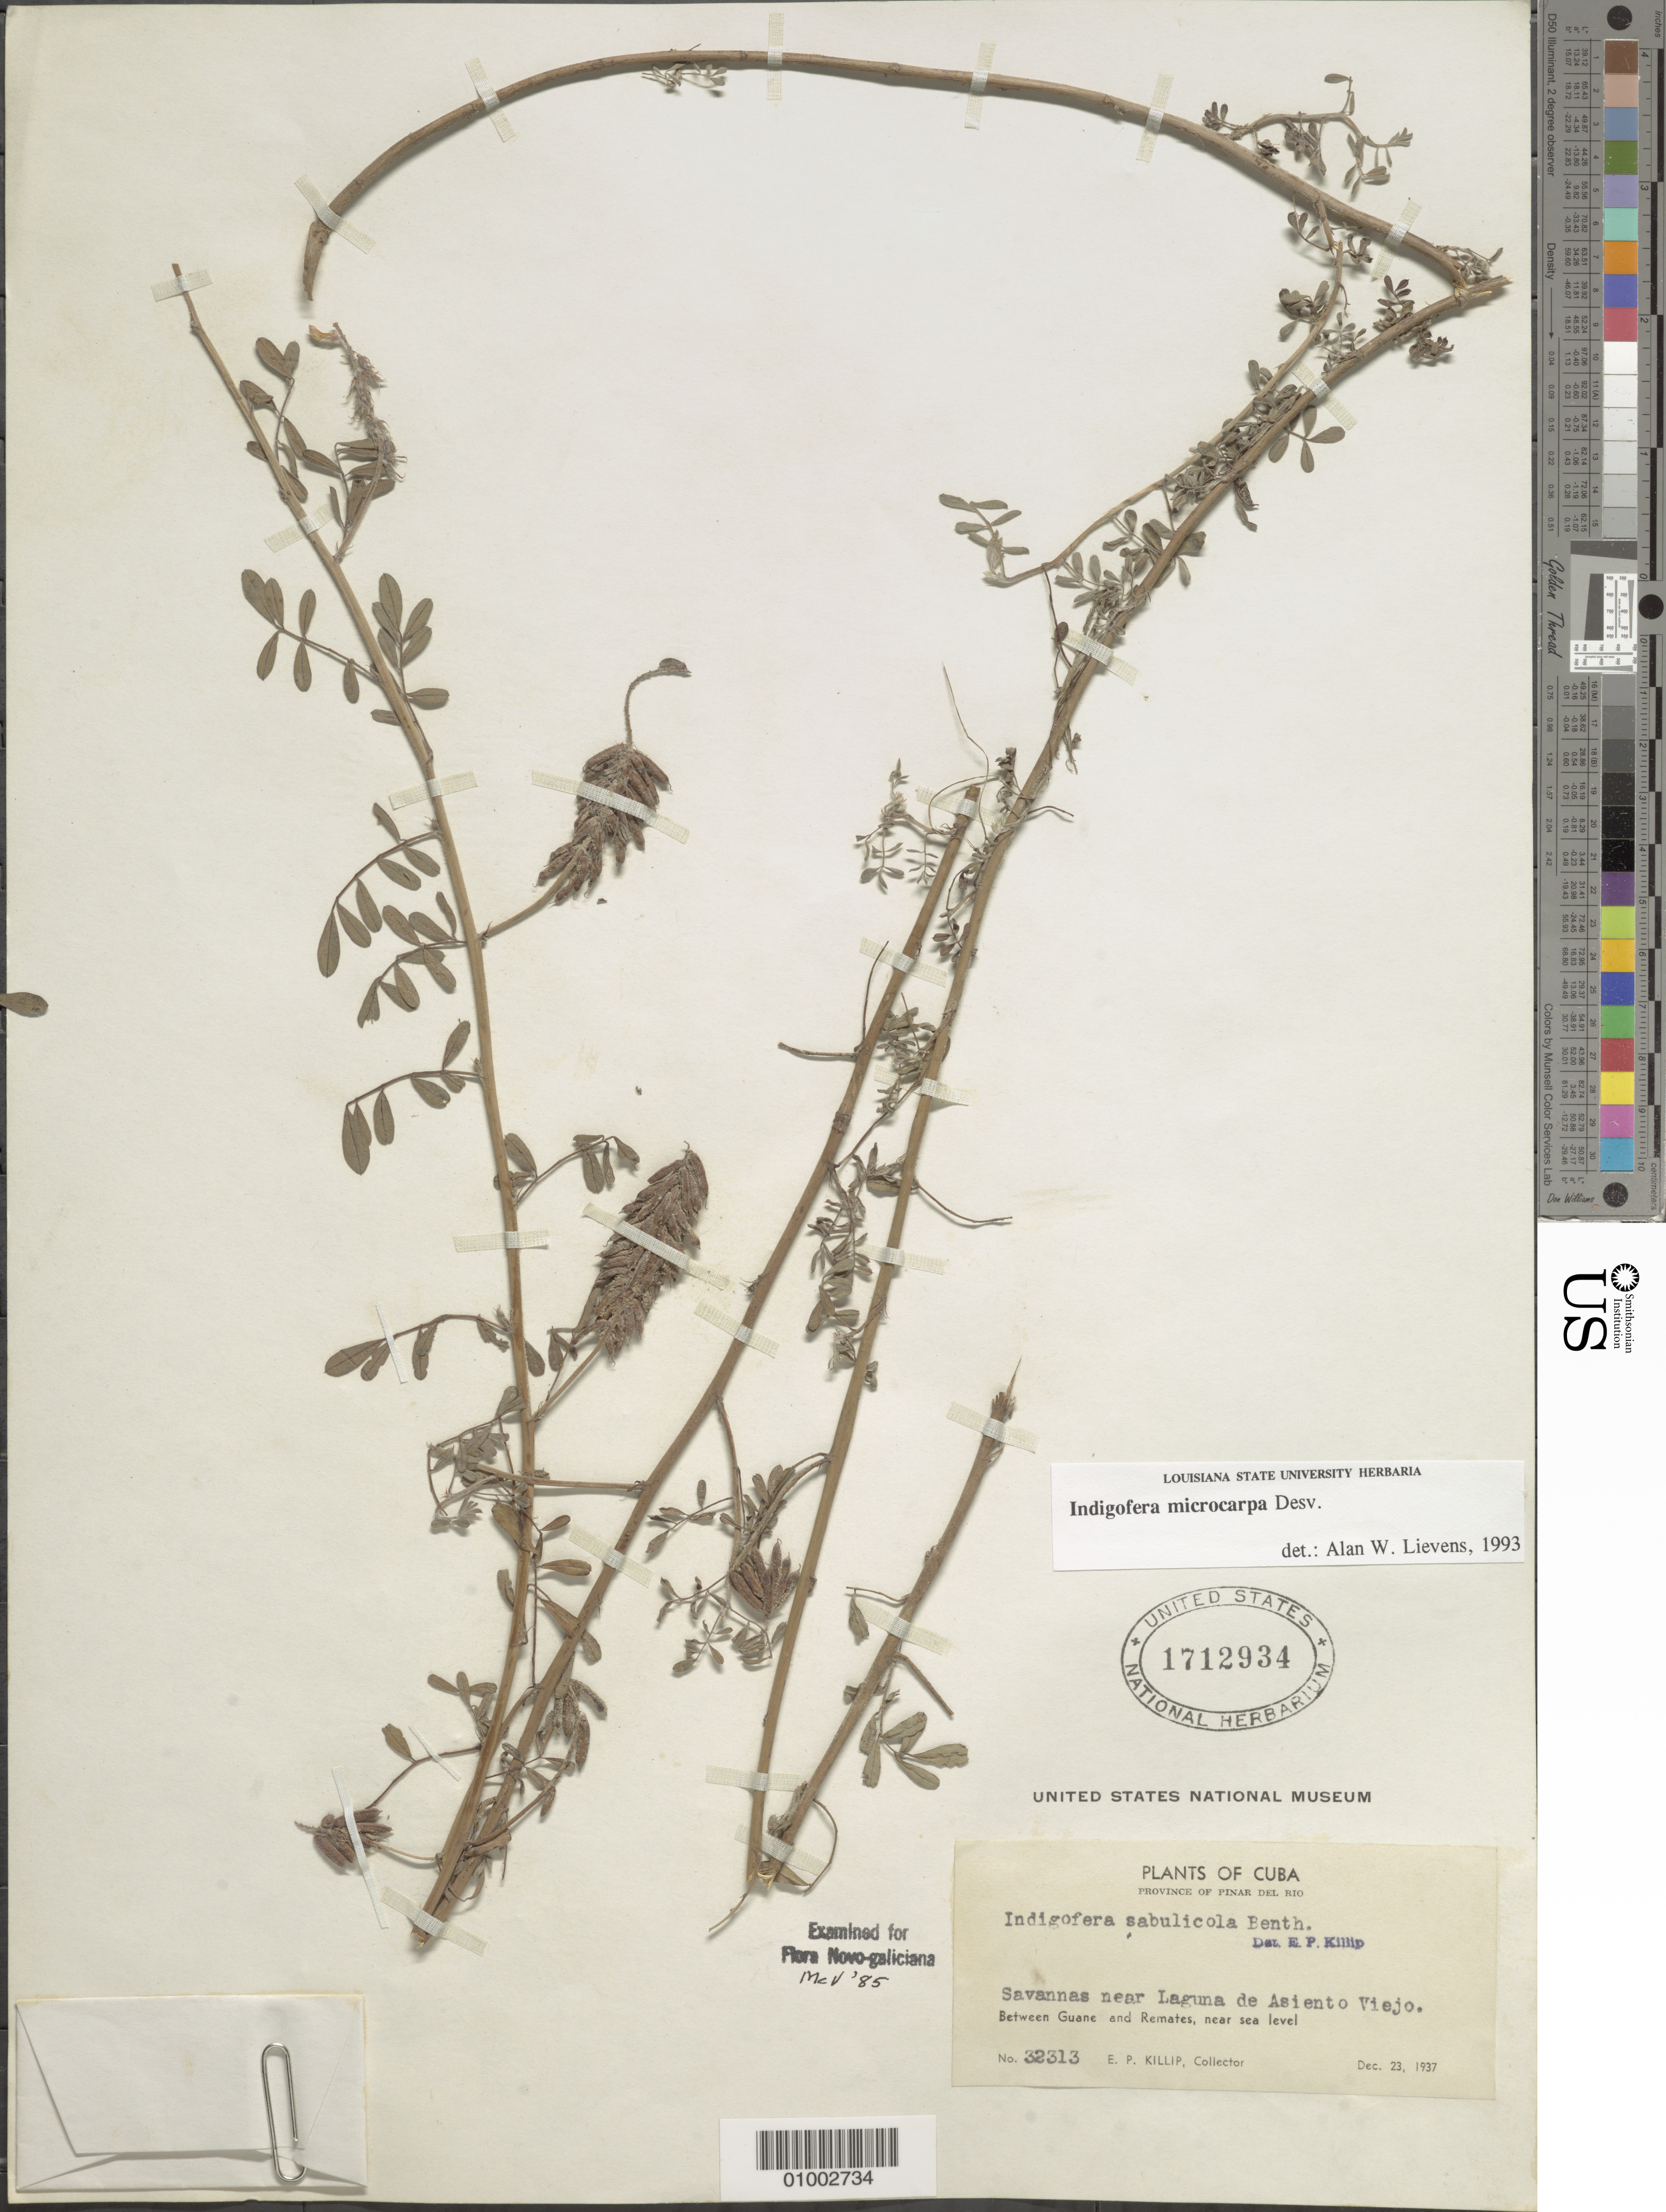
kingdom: Plantae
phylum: Tracheophyta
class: Magnoliopsida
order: Fabales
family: Fabaceae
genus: Indigofera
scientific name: Indigofera microcarpa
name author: Desv.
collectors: E. P. Killip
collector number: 32313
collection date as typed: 23 Dec 1937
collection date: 1937-12-23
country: Cuba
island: Isla de la Juventud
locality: Savannas near Laguna de Asiento Viejo, Between Guane and Remates, near Sea Level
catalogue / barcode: US 1712934